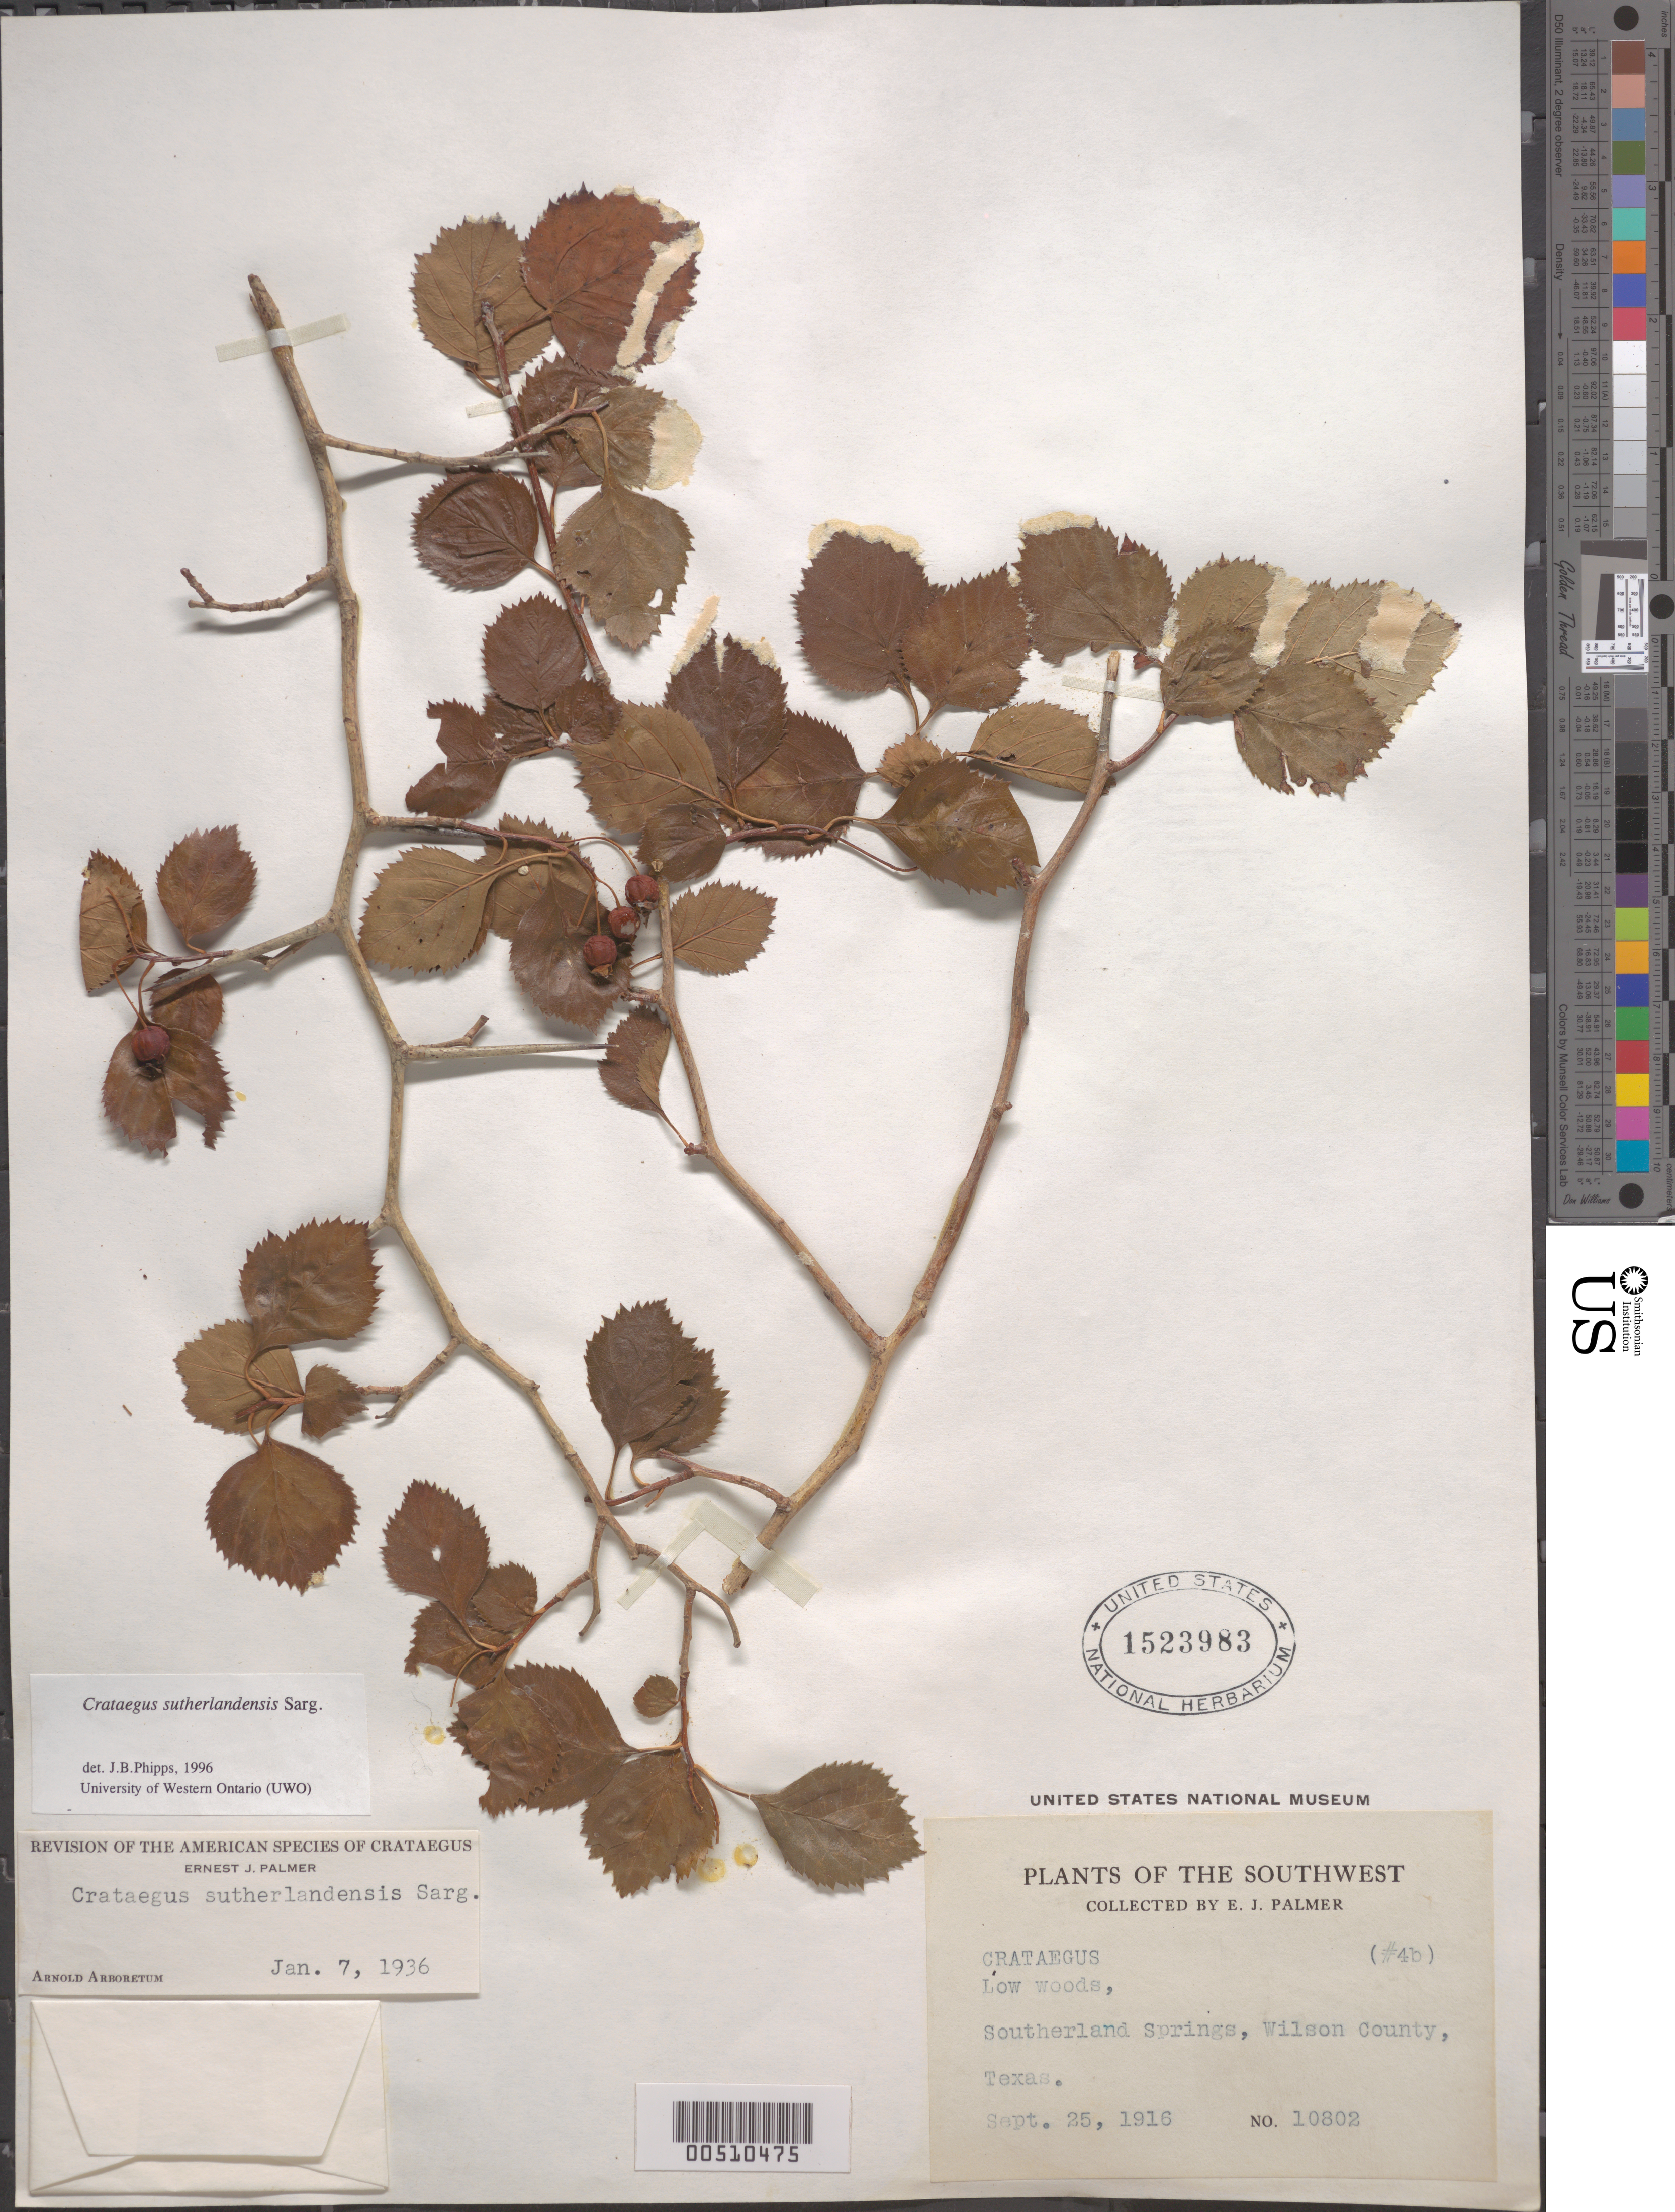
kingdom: Plantae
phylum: Tracheophyta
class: Magnoliopsida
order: Rosales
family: Rosaceae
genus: Crataegus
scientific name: Crataegus viridis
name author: L.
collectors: E. J. Palmer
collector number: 10802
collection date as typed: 25 Sep 1916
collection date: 1916-09-25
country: United States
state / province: Texas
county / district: Wilson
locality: Southerland Springs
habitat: Low woods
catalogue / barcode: US 1523983